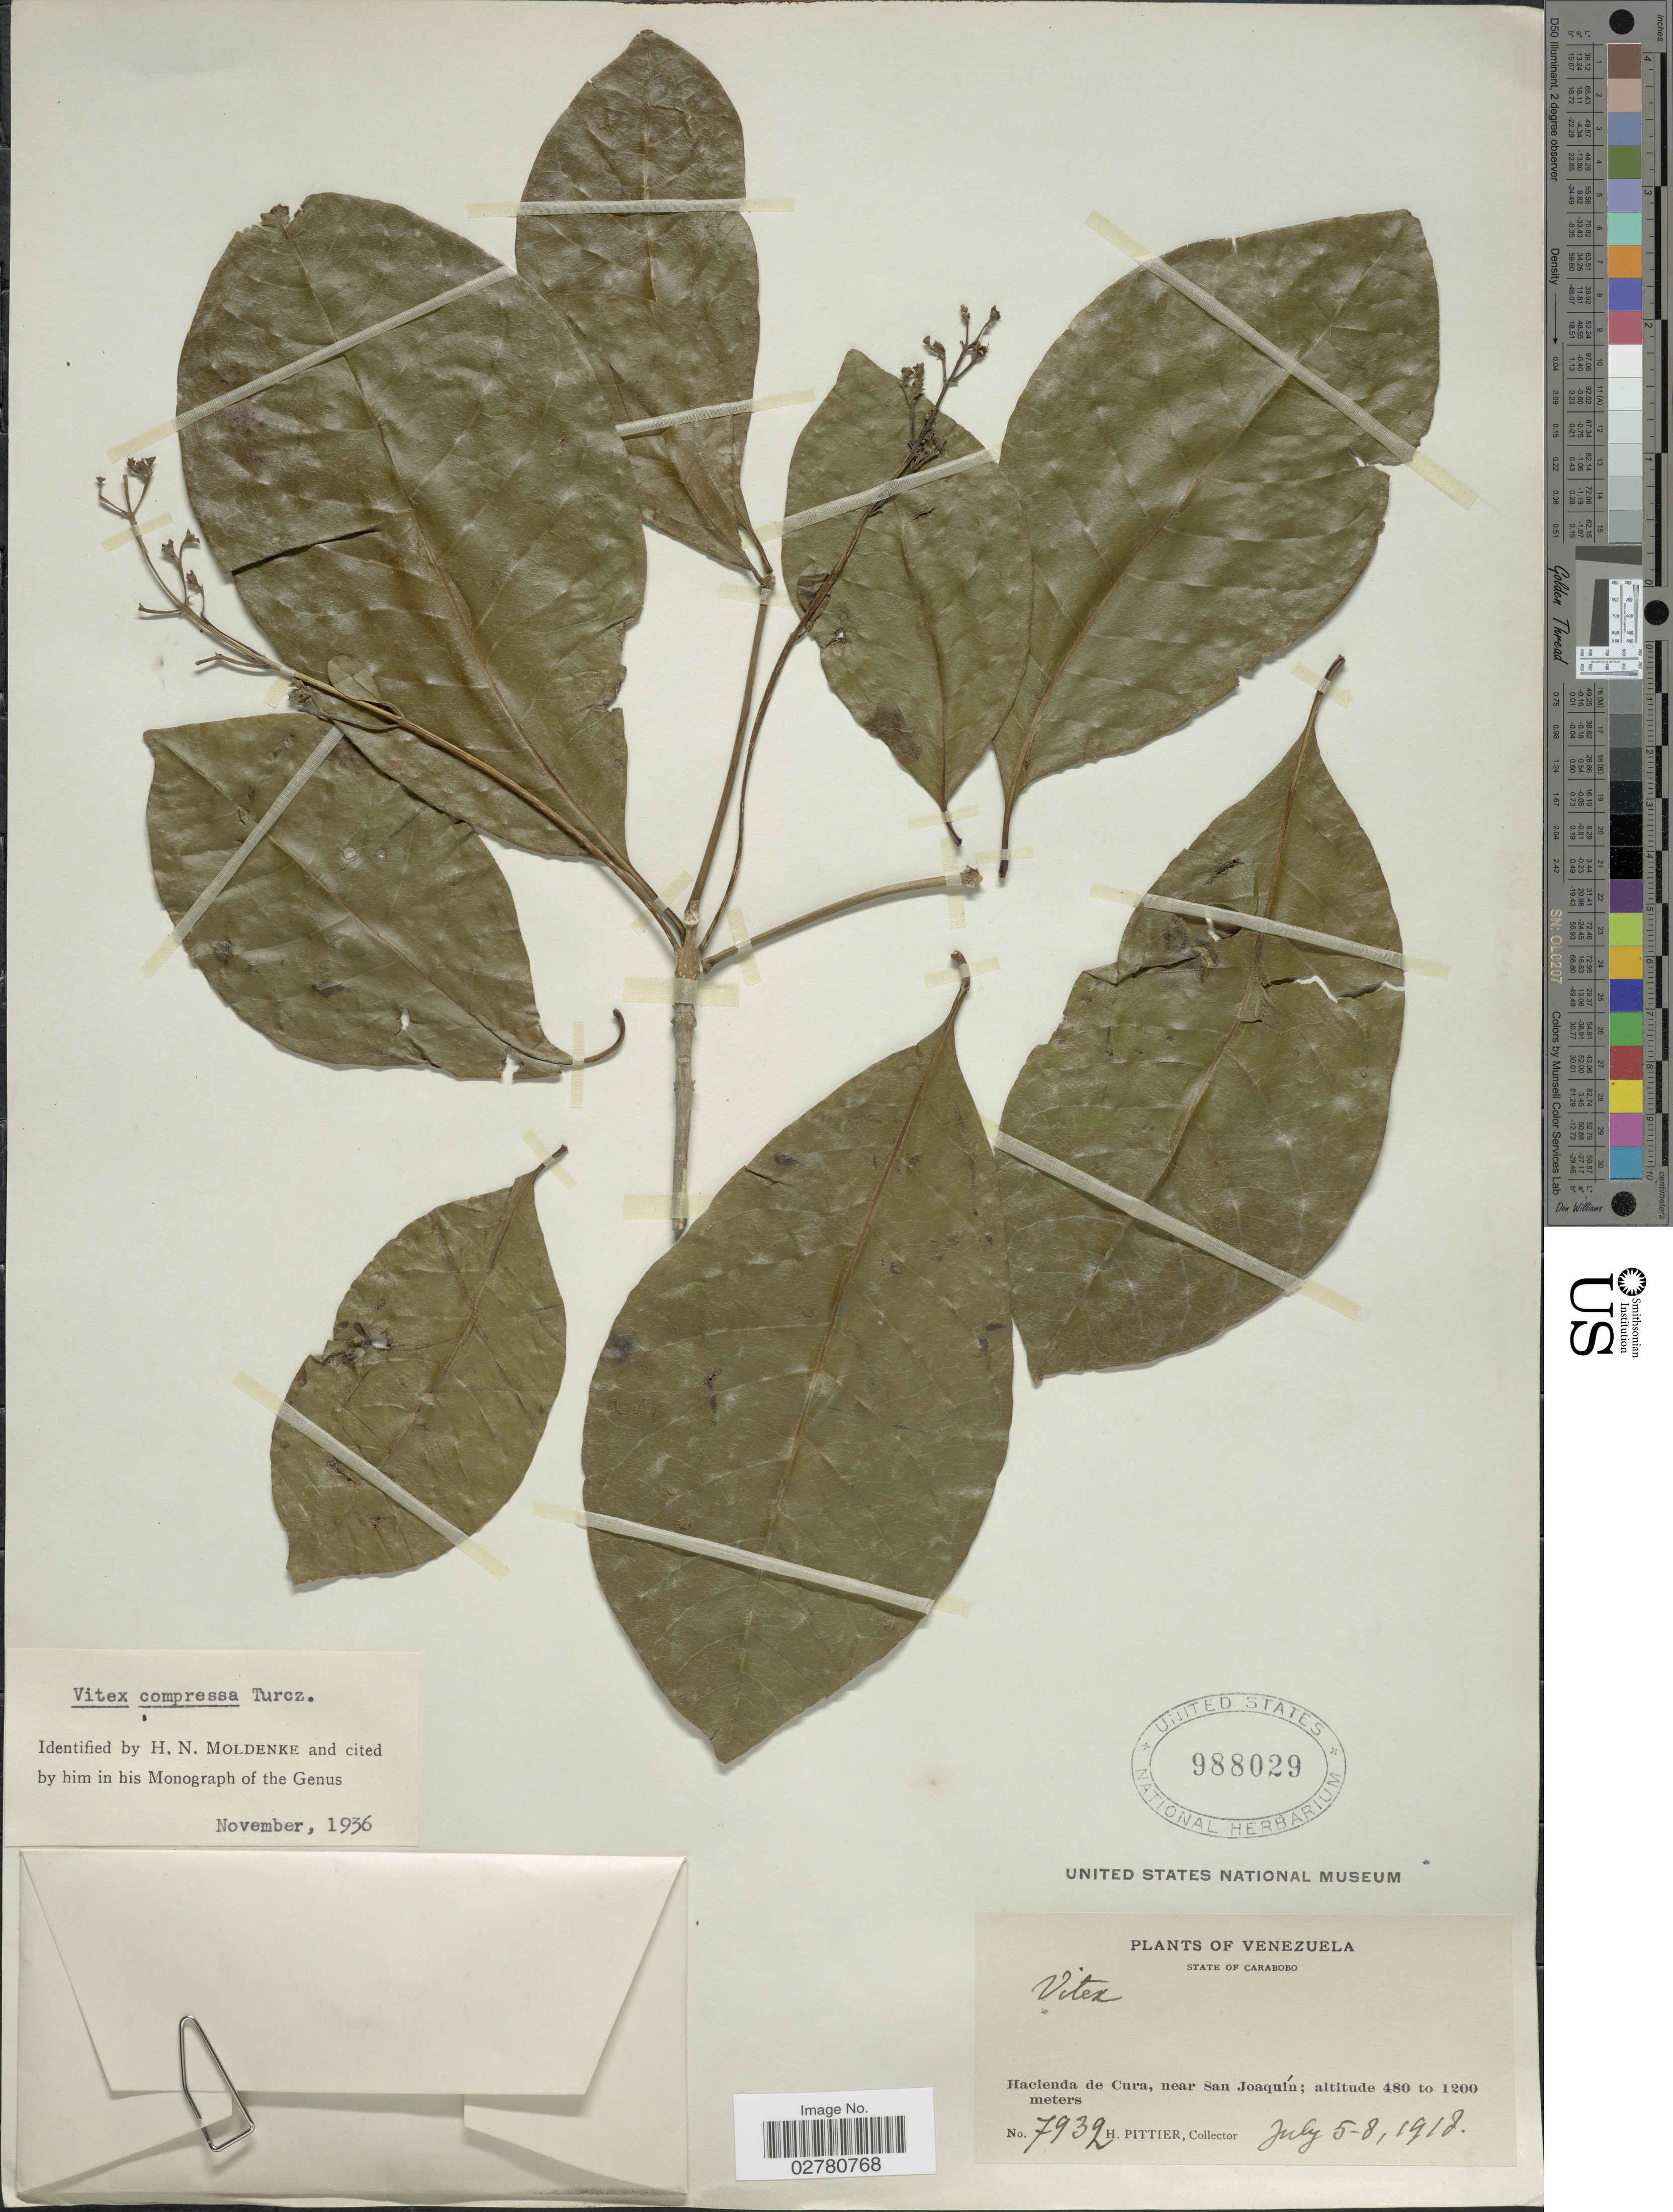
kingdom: Plantae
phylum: Tracheophyta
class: Magnoliopsida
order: Lamiales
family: Lamiaceae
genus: Vitex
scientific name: Vitex compressa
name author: Turcz.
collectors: H. F. Pittier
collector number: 7932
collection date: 1918-07-05/1918-07-08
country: Venezuela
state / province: Carabobo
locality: Hacienda de Cura, near San Joaquín.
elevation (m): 480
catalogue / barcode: US 988029